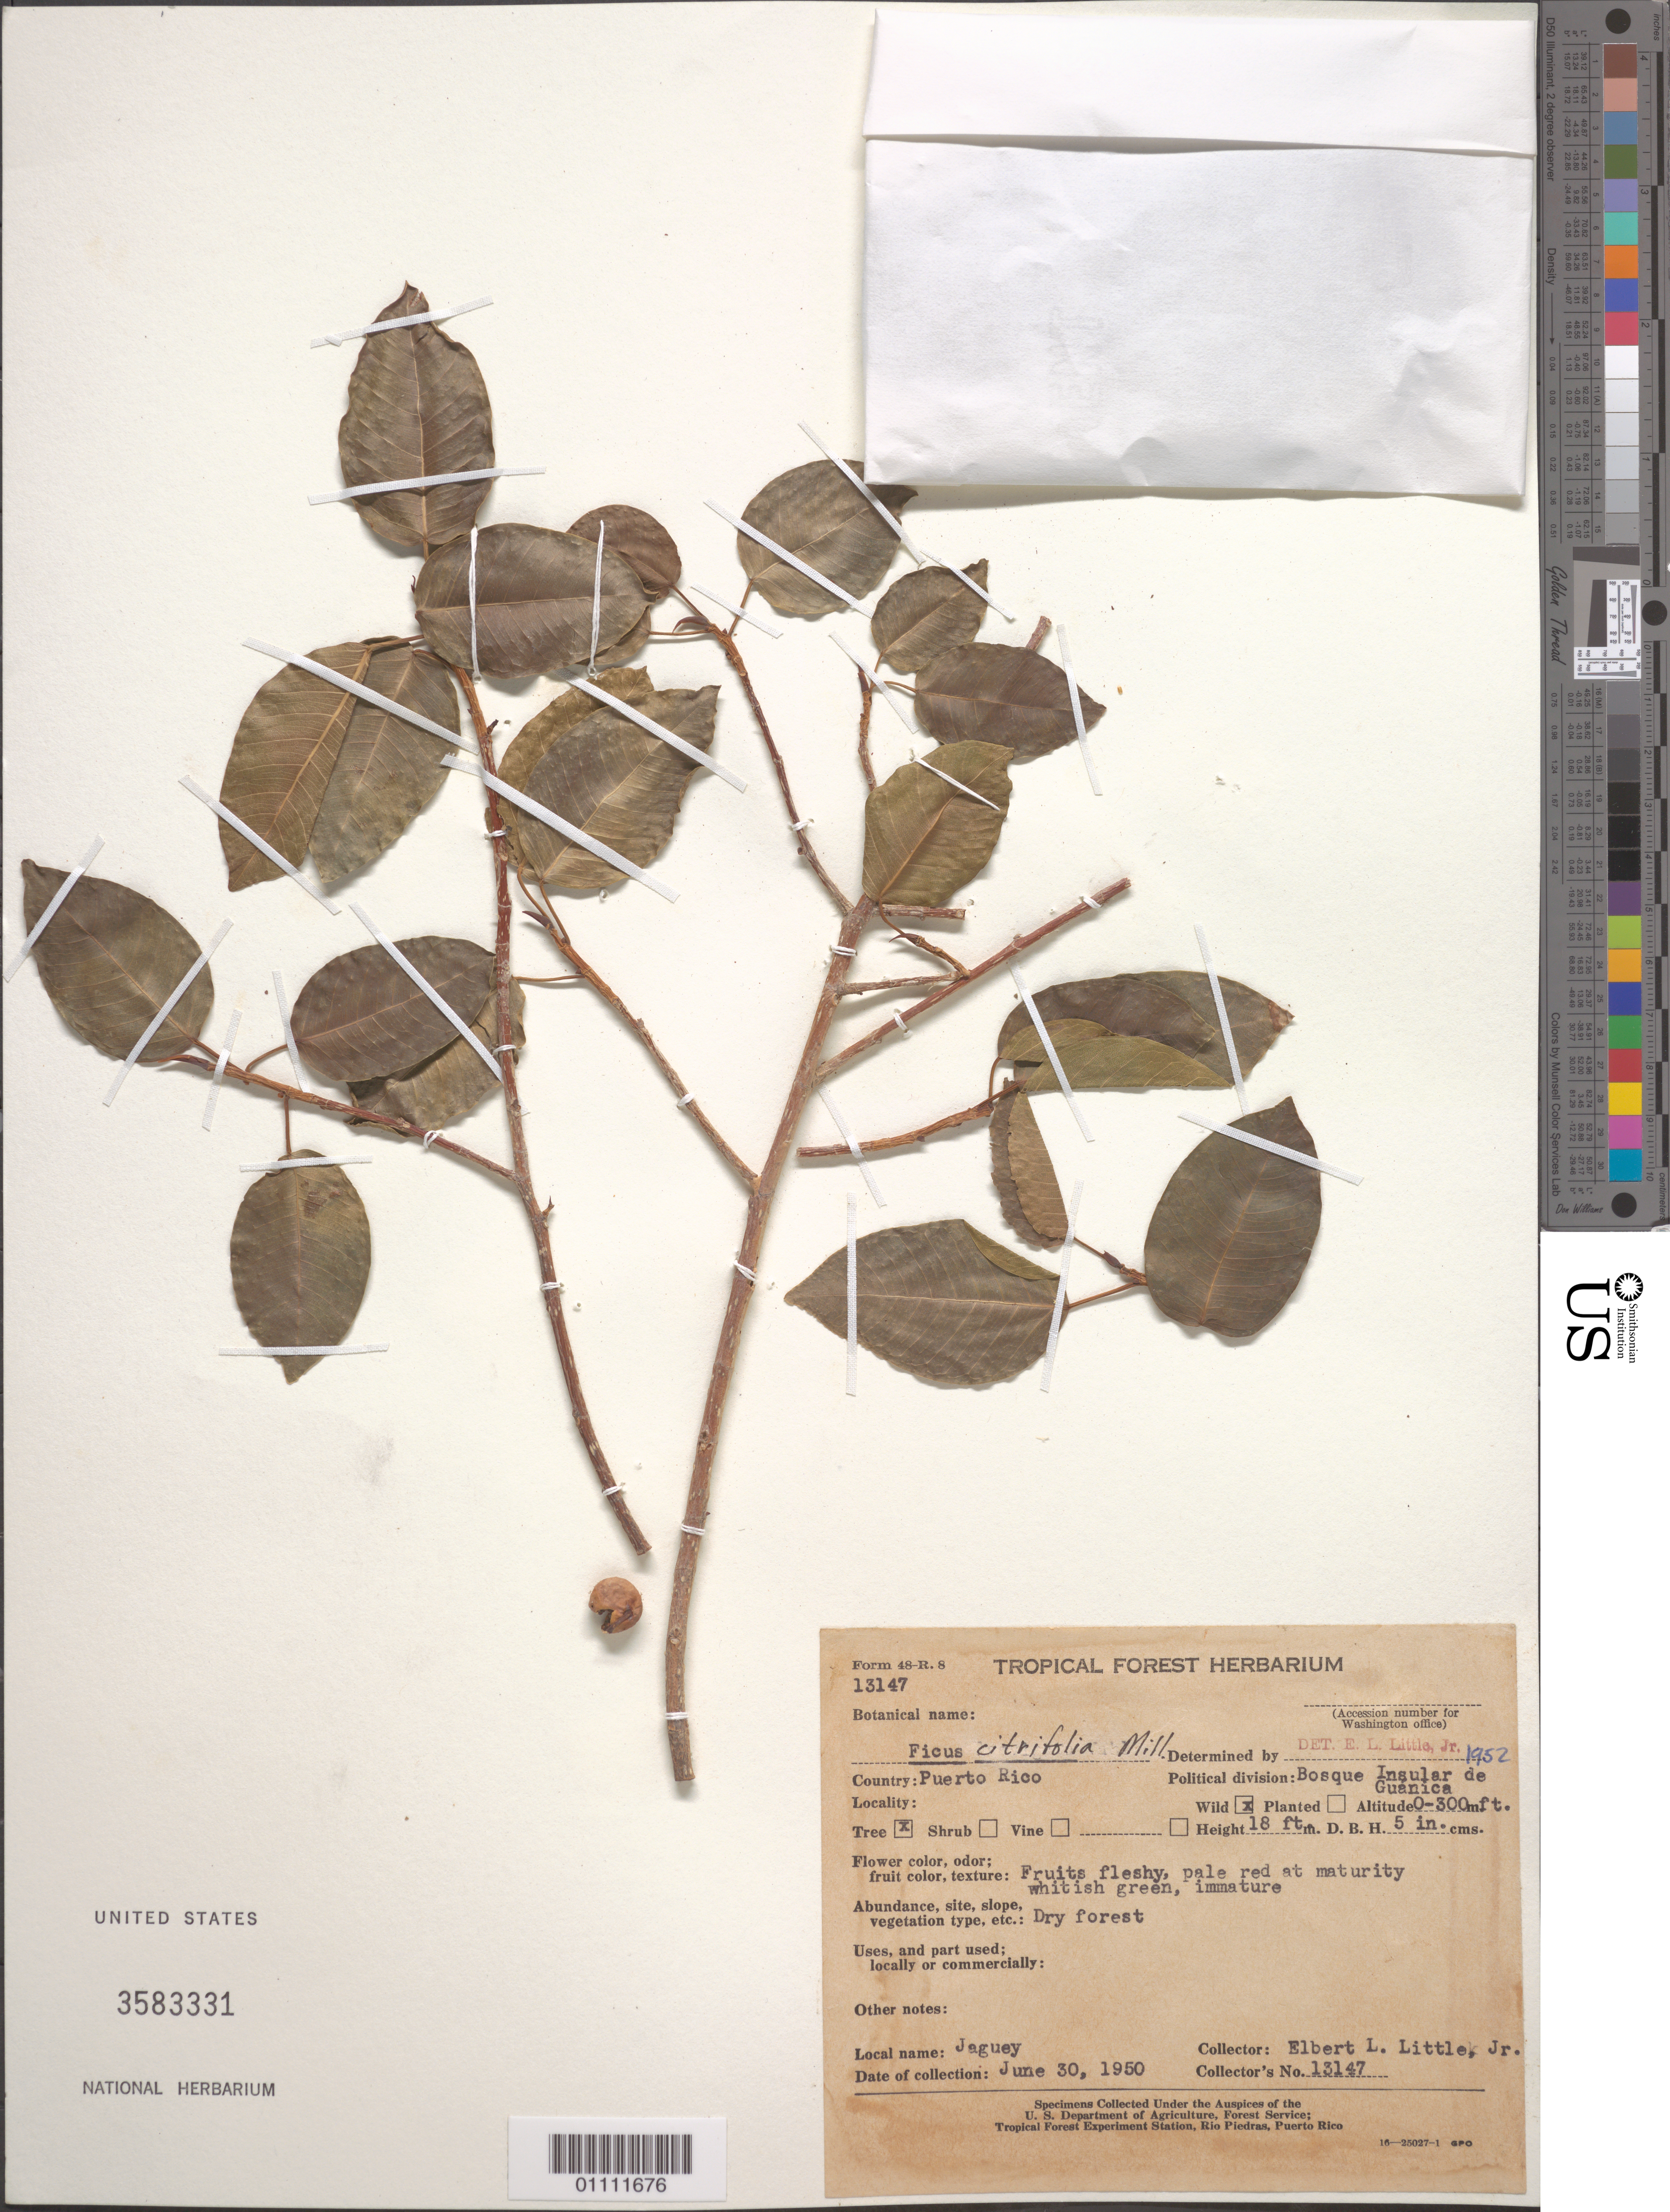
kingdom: Plantae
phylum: Tracheophyta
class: Magnoliopsida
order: Rosales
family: Moraceae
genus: Ficus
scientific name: Ficus citrifolia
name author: Mill.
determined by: Strong, M. T., (US), Smithsonian Institution - National Museum of Natural History (UNITED STATES)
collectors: E. L. Little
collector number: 13147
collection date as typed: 30 Jun 1950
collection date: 1950-06-30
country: Puerto Rico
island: Puerto Rico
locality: Bosque Insular de Guánica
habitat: Dry forest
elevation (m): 0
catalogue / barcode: US 3583331